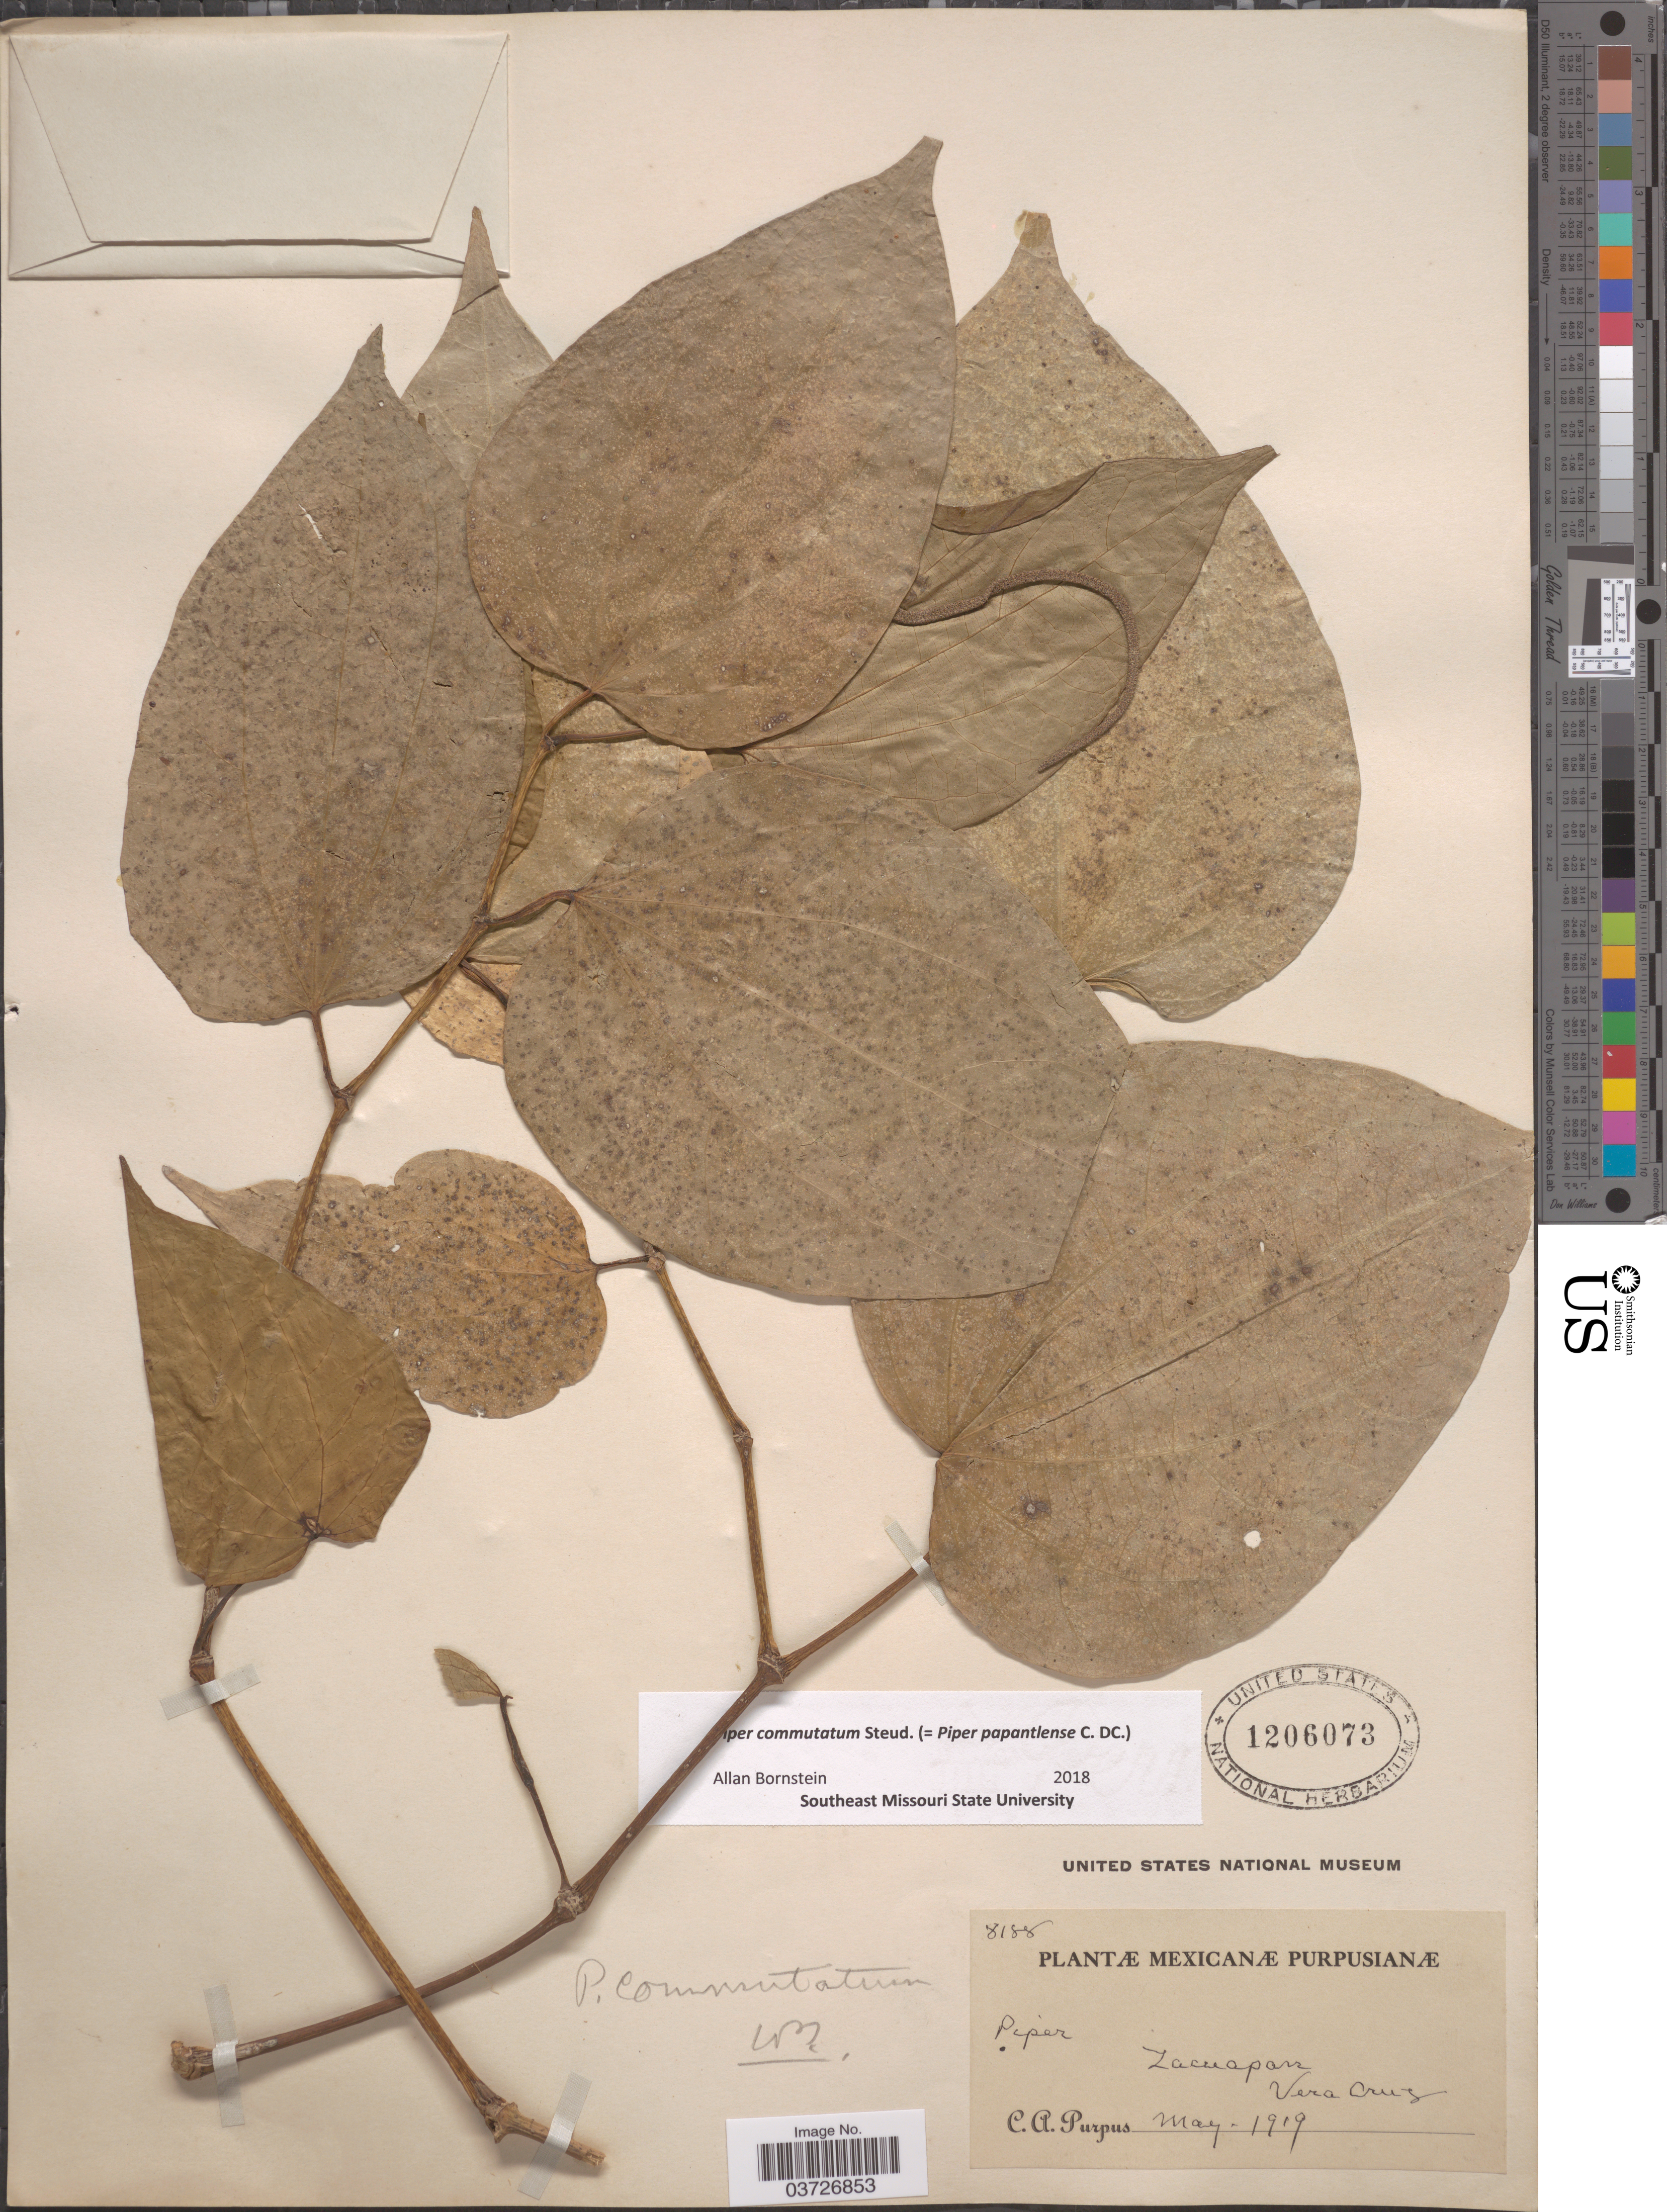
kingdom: Plantae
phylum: Tracheophyta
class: Magnoliopsida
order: Piperales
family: Piperaceae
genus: Piper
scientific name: Piper commutatum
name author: Steud.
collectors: C. A. Purpus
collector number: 8188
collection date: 1919-05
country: Mexico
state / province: Veracruz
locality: Zacuapan, Vera Cruz.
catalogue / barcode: US 1206073